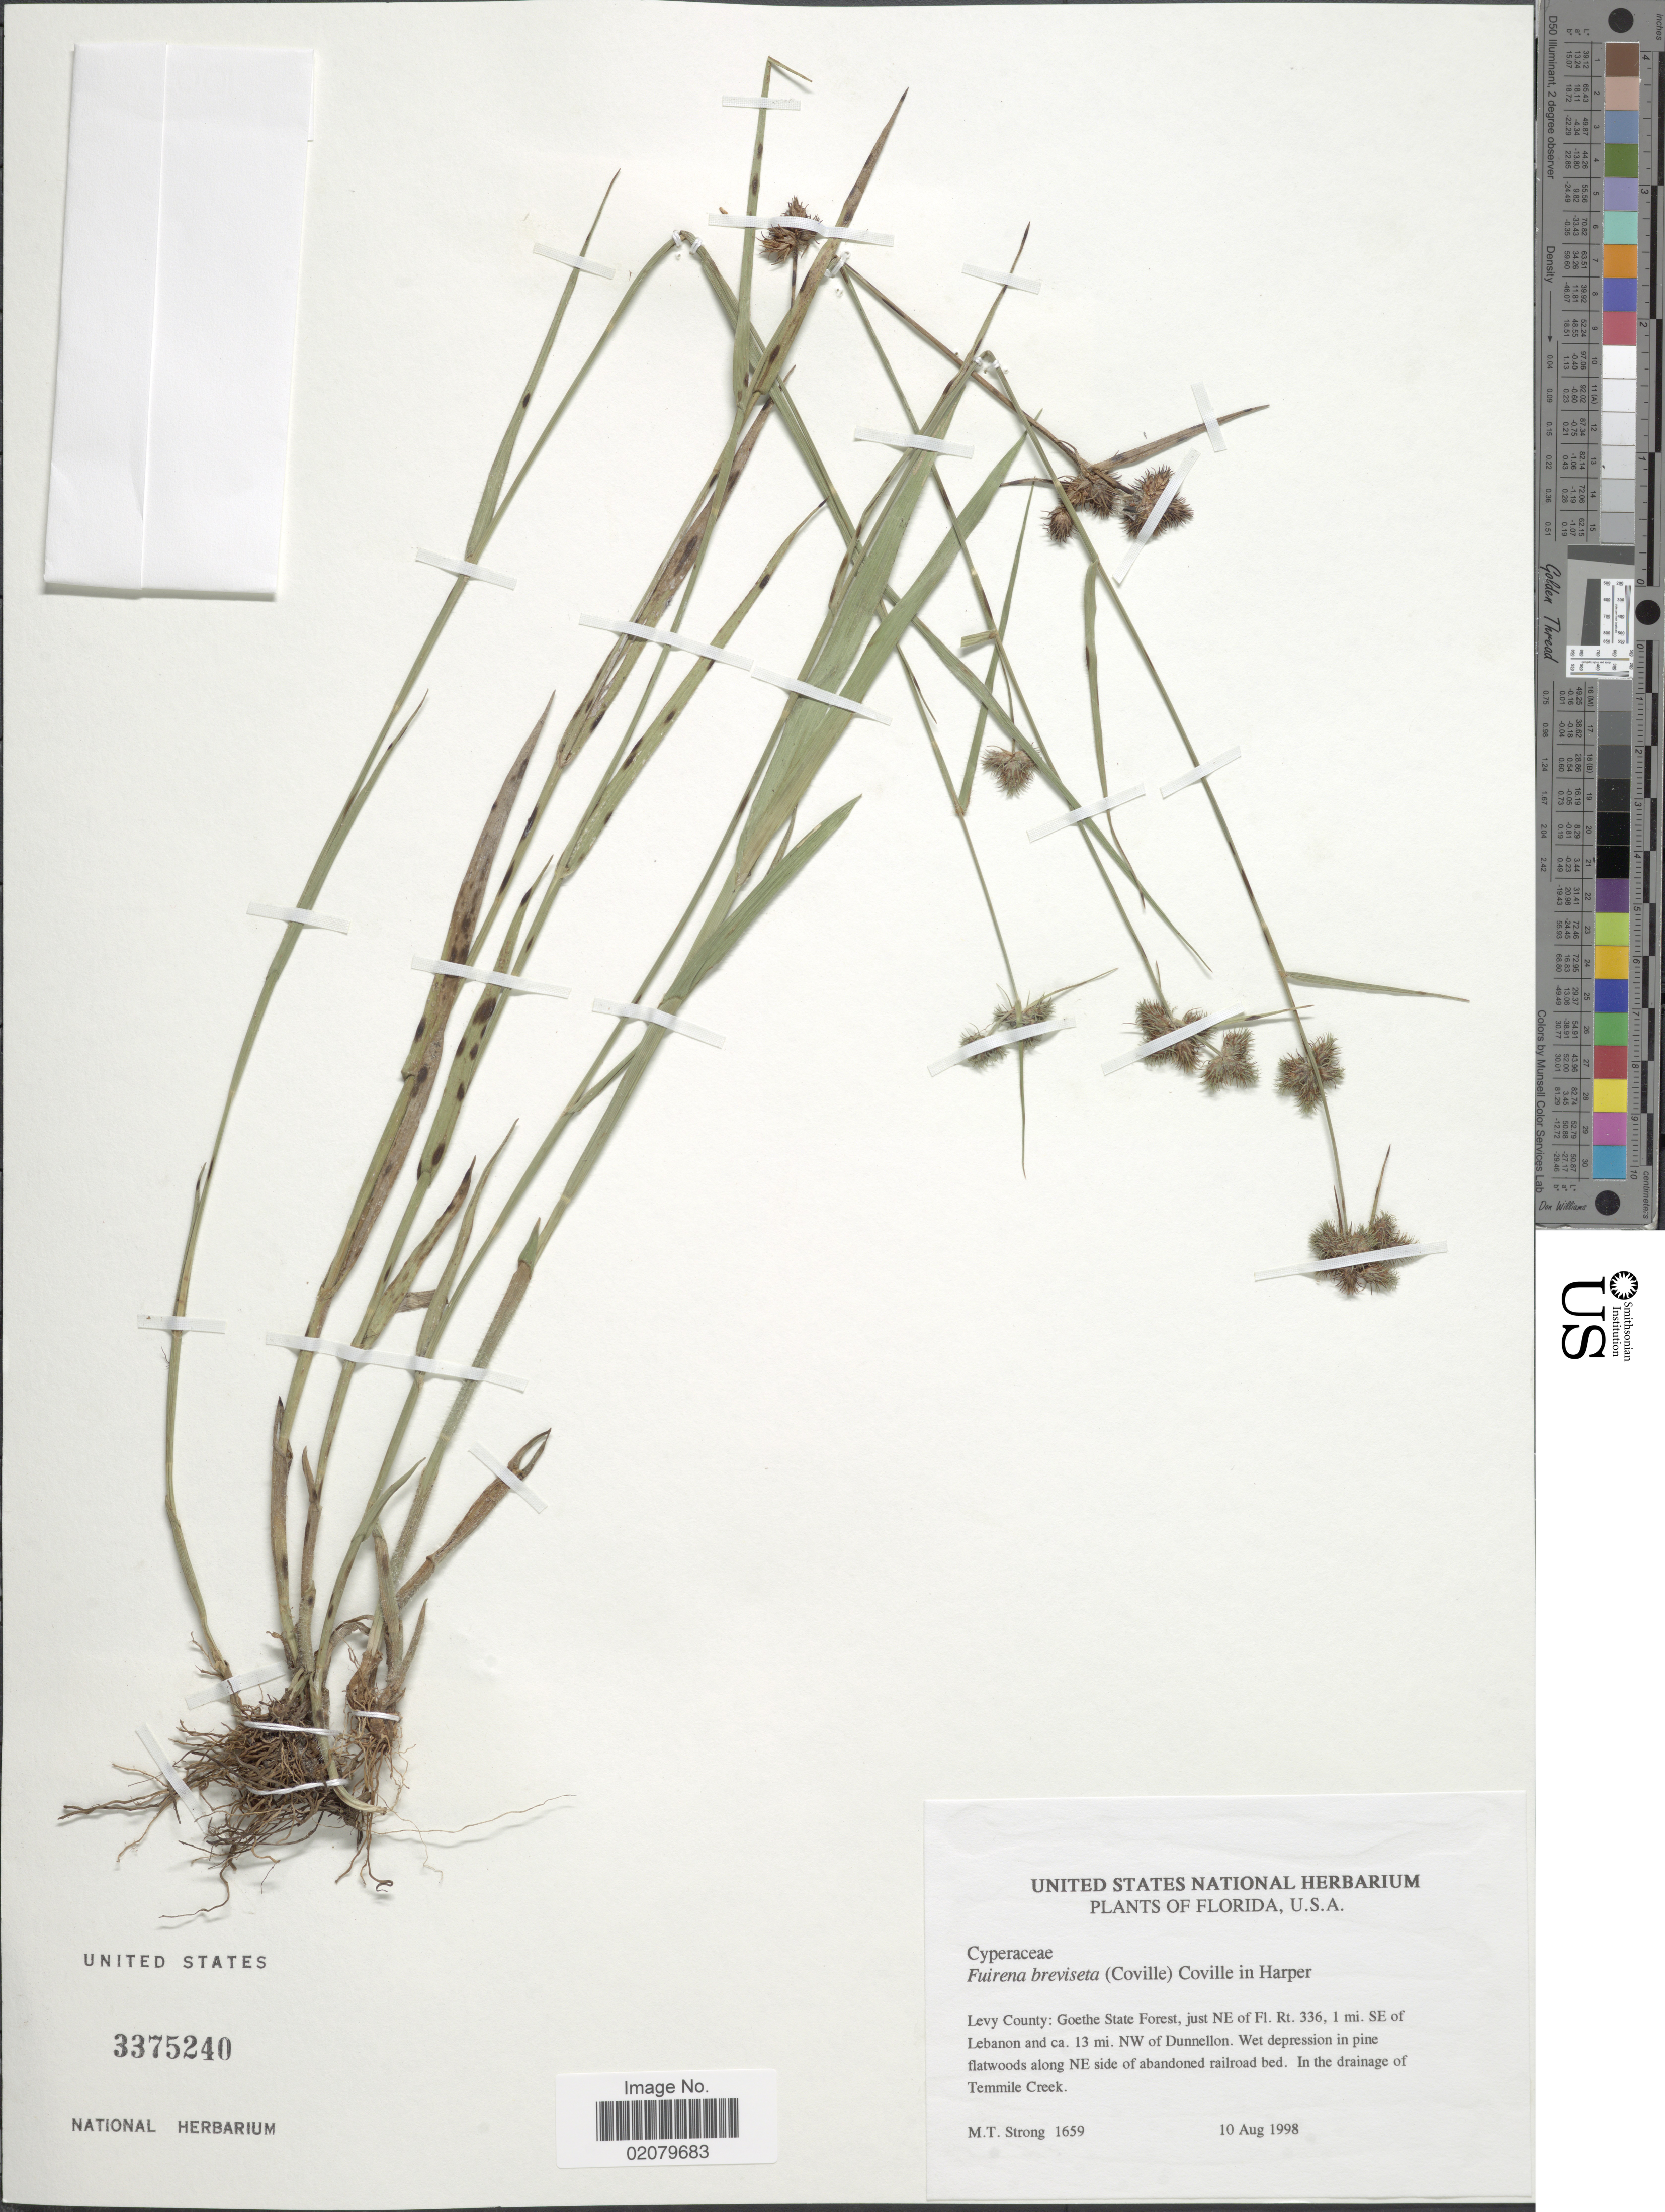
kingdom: Plantae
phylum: Tracheophyta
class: Liliopsida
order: Poales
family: Cyperaceae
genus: Fuirena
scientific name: Fuirena breviseta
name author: (Coville) Coville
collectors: M. T. Strong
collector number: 1659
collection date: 1998-08-10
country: United States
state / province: Florida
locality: Levy County: Goethe State Forest, just NE of Fl. Rt. 336, 1 mi. SE of Lebanon and ca. 13 mi. NW of Dunnellon, in the drainage of Temmile Creek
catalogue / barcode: US 3375240